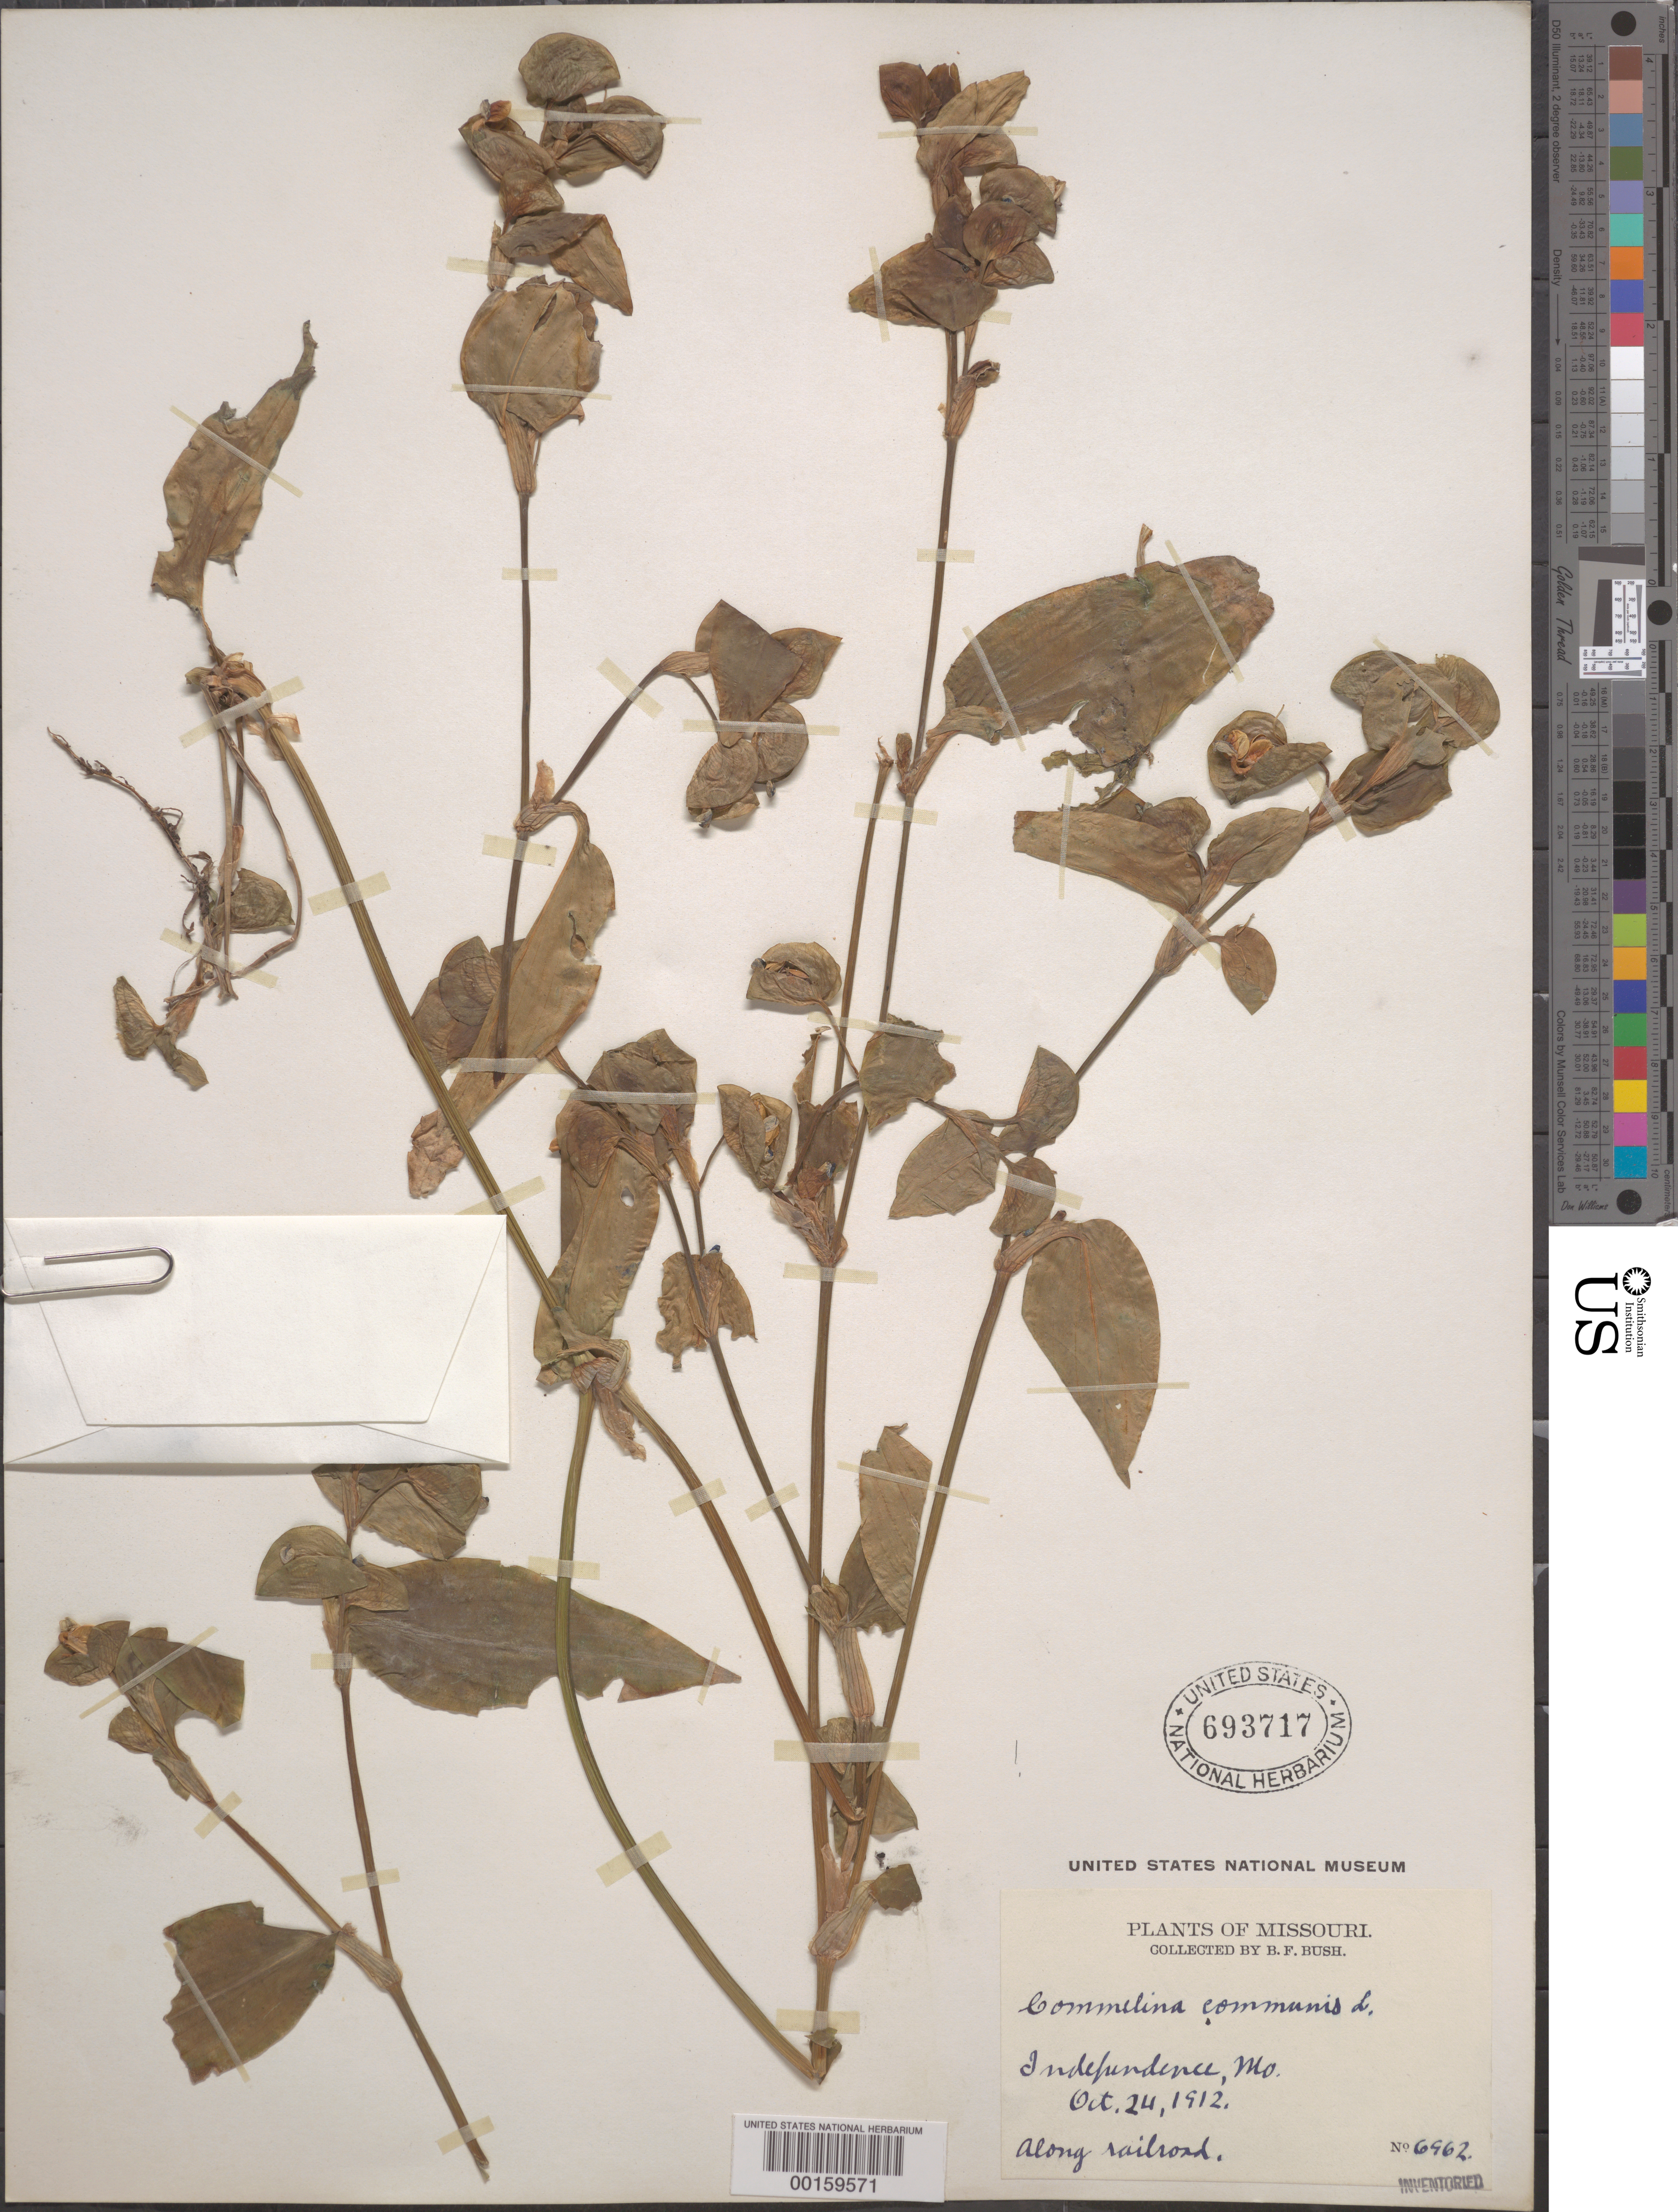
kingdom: Plantae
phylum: Tracheophyta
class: Liliopsida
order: Commelinales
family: Commelinaceae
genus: Commelina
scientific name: Commelina communis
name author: L.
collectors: B. F. Bush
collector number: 6962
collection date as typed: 24 Oct 1912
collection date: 1912-10-24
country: United States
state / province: Missouri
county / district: Jackson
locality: Independence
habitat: Along railroad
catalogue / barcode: US 693717